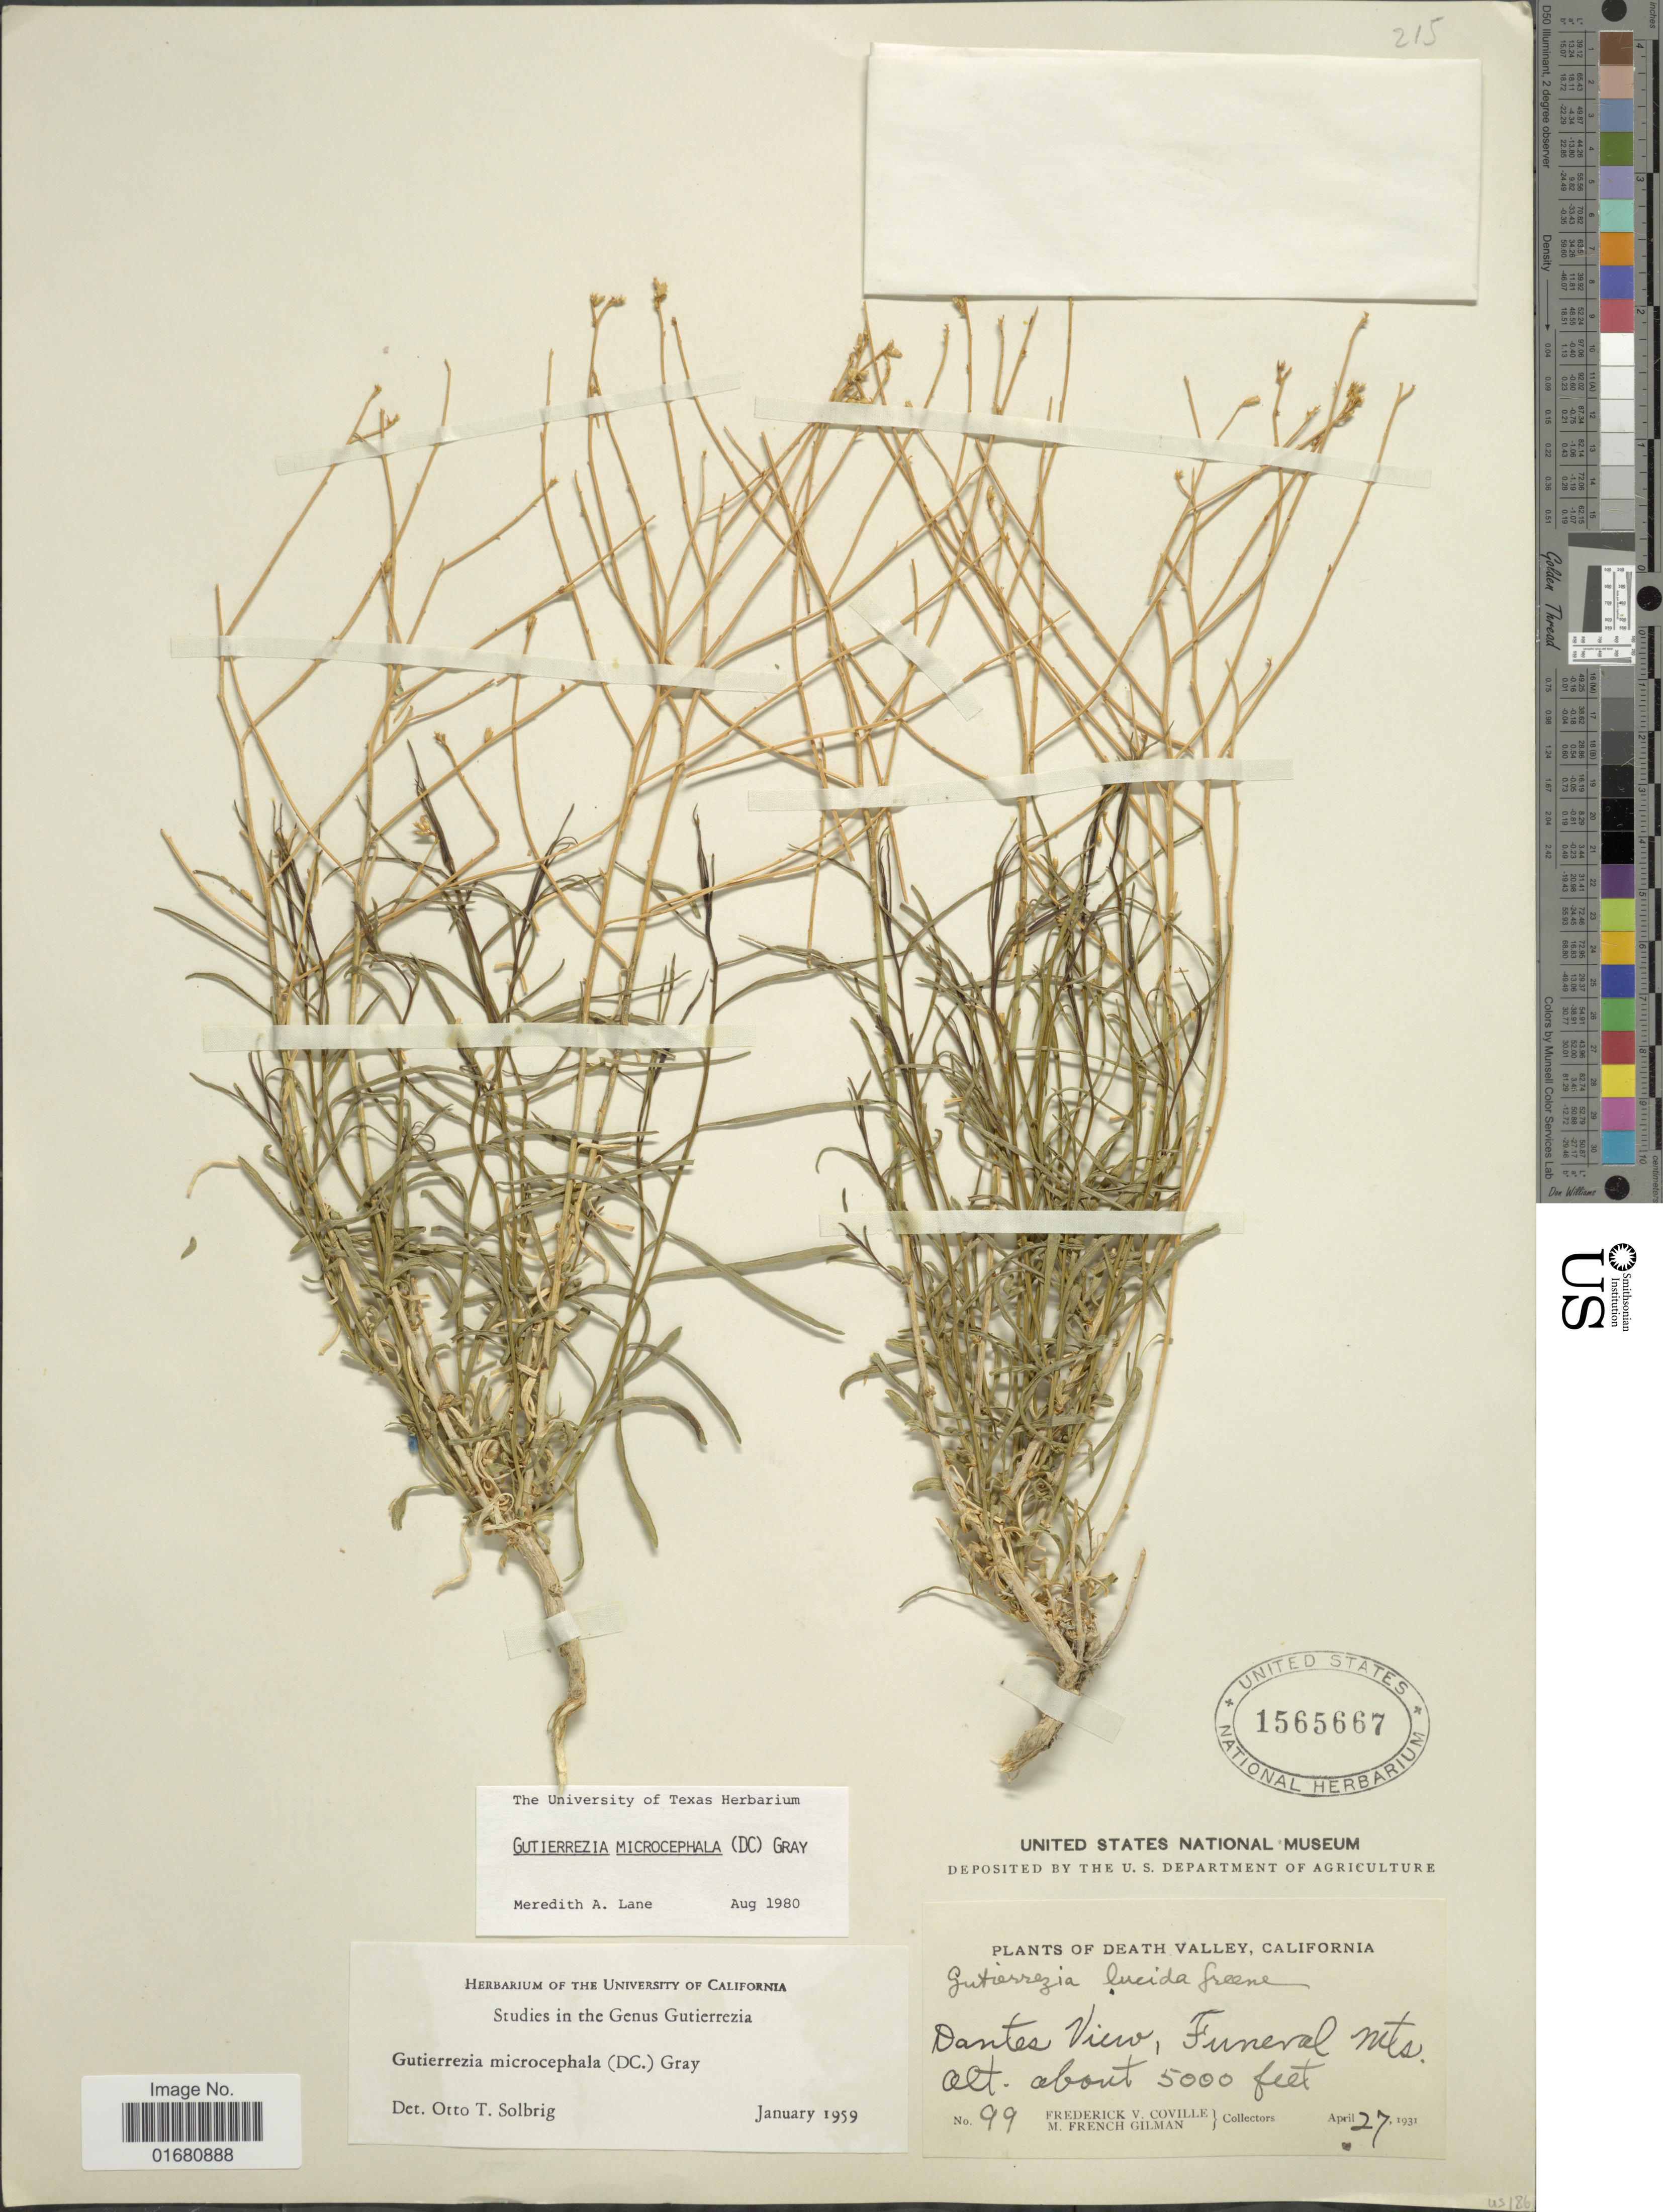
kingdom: Plantae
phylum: Tracheophyta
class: Magnoliopsida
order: Asterales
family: Asteraceae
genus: Gutierrezia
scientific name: Gutierrezia microcephala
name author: (DC.) A. Gray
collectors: F. V. Coville & M. F. Gilman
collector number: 99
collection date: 1931-04-27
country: United States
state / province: California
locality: Death Valley, Dantes View, Funeral Mts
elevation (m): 1524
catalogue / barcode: US 1565667